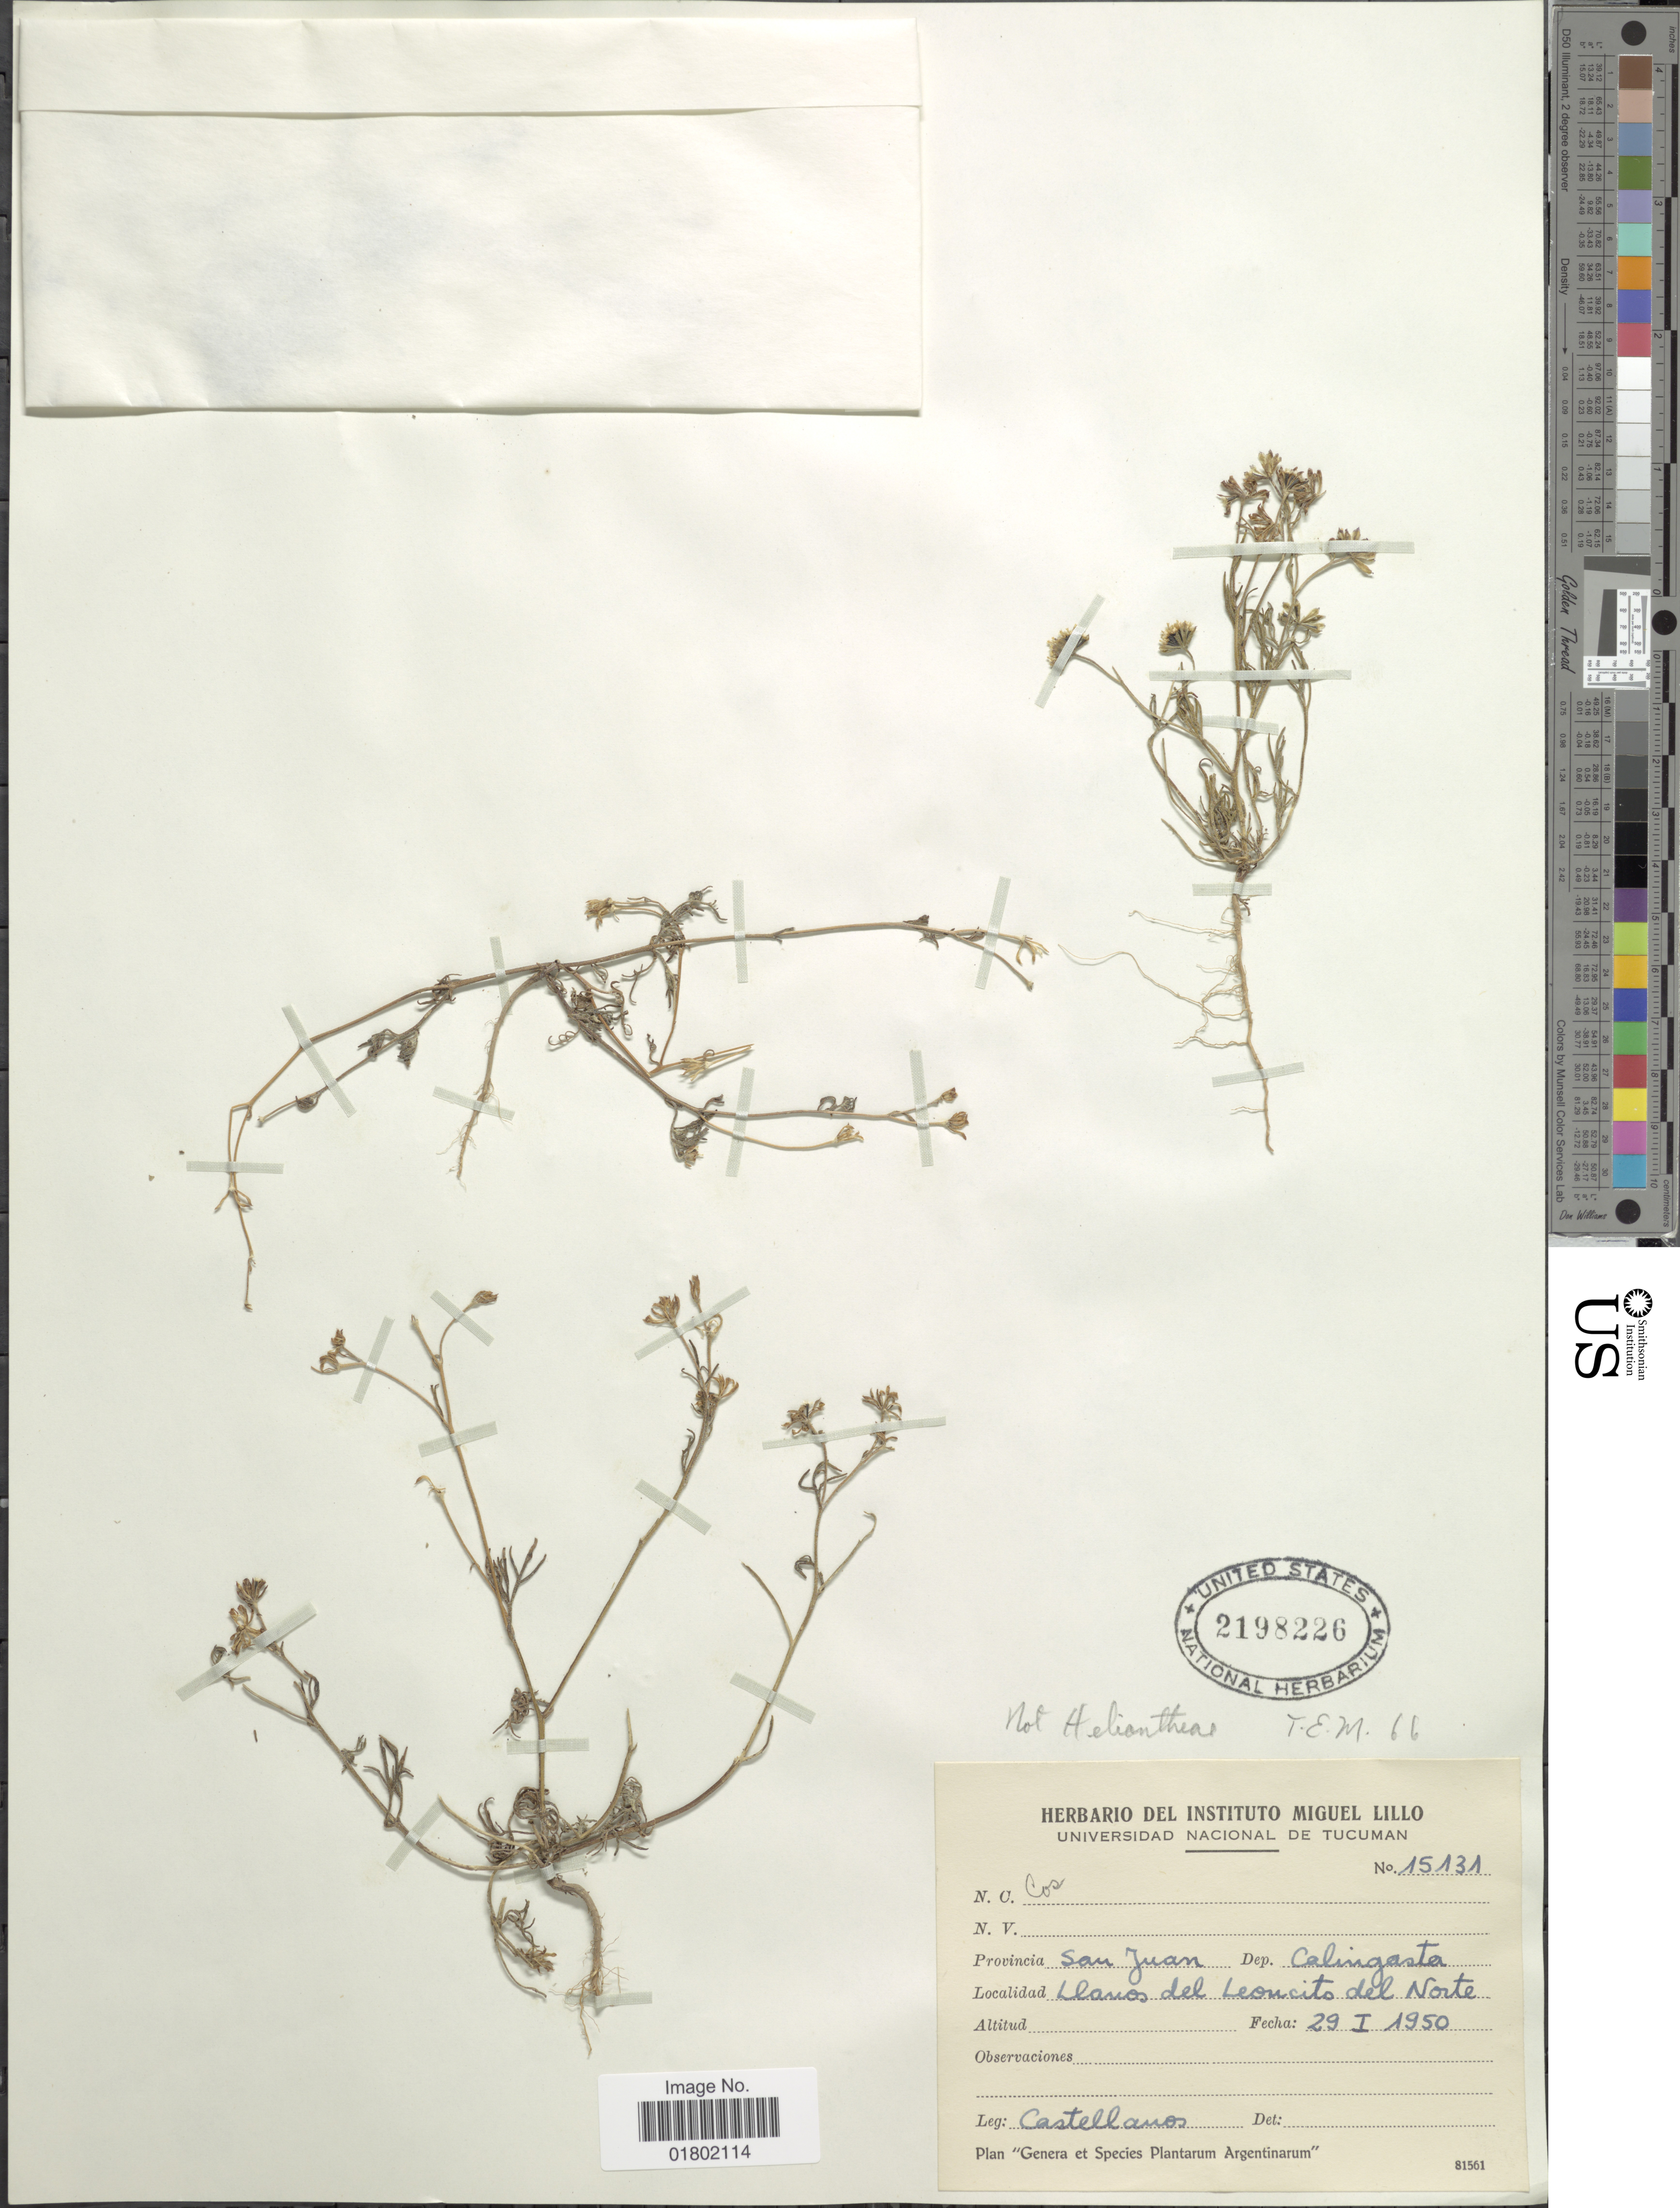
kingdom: Plantae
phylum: Tracheophyta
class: Magnoliopsida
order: Asterales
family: Asteraceae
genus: Bahia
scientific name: Bahia sp.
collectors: -- Castellanos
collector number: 15131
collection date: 1950-01-29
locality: Dep. Calingasta, Llanos del Leoncito del Norte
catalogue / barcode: US 2198226